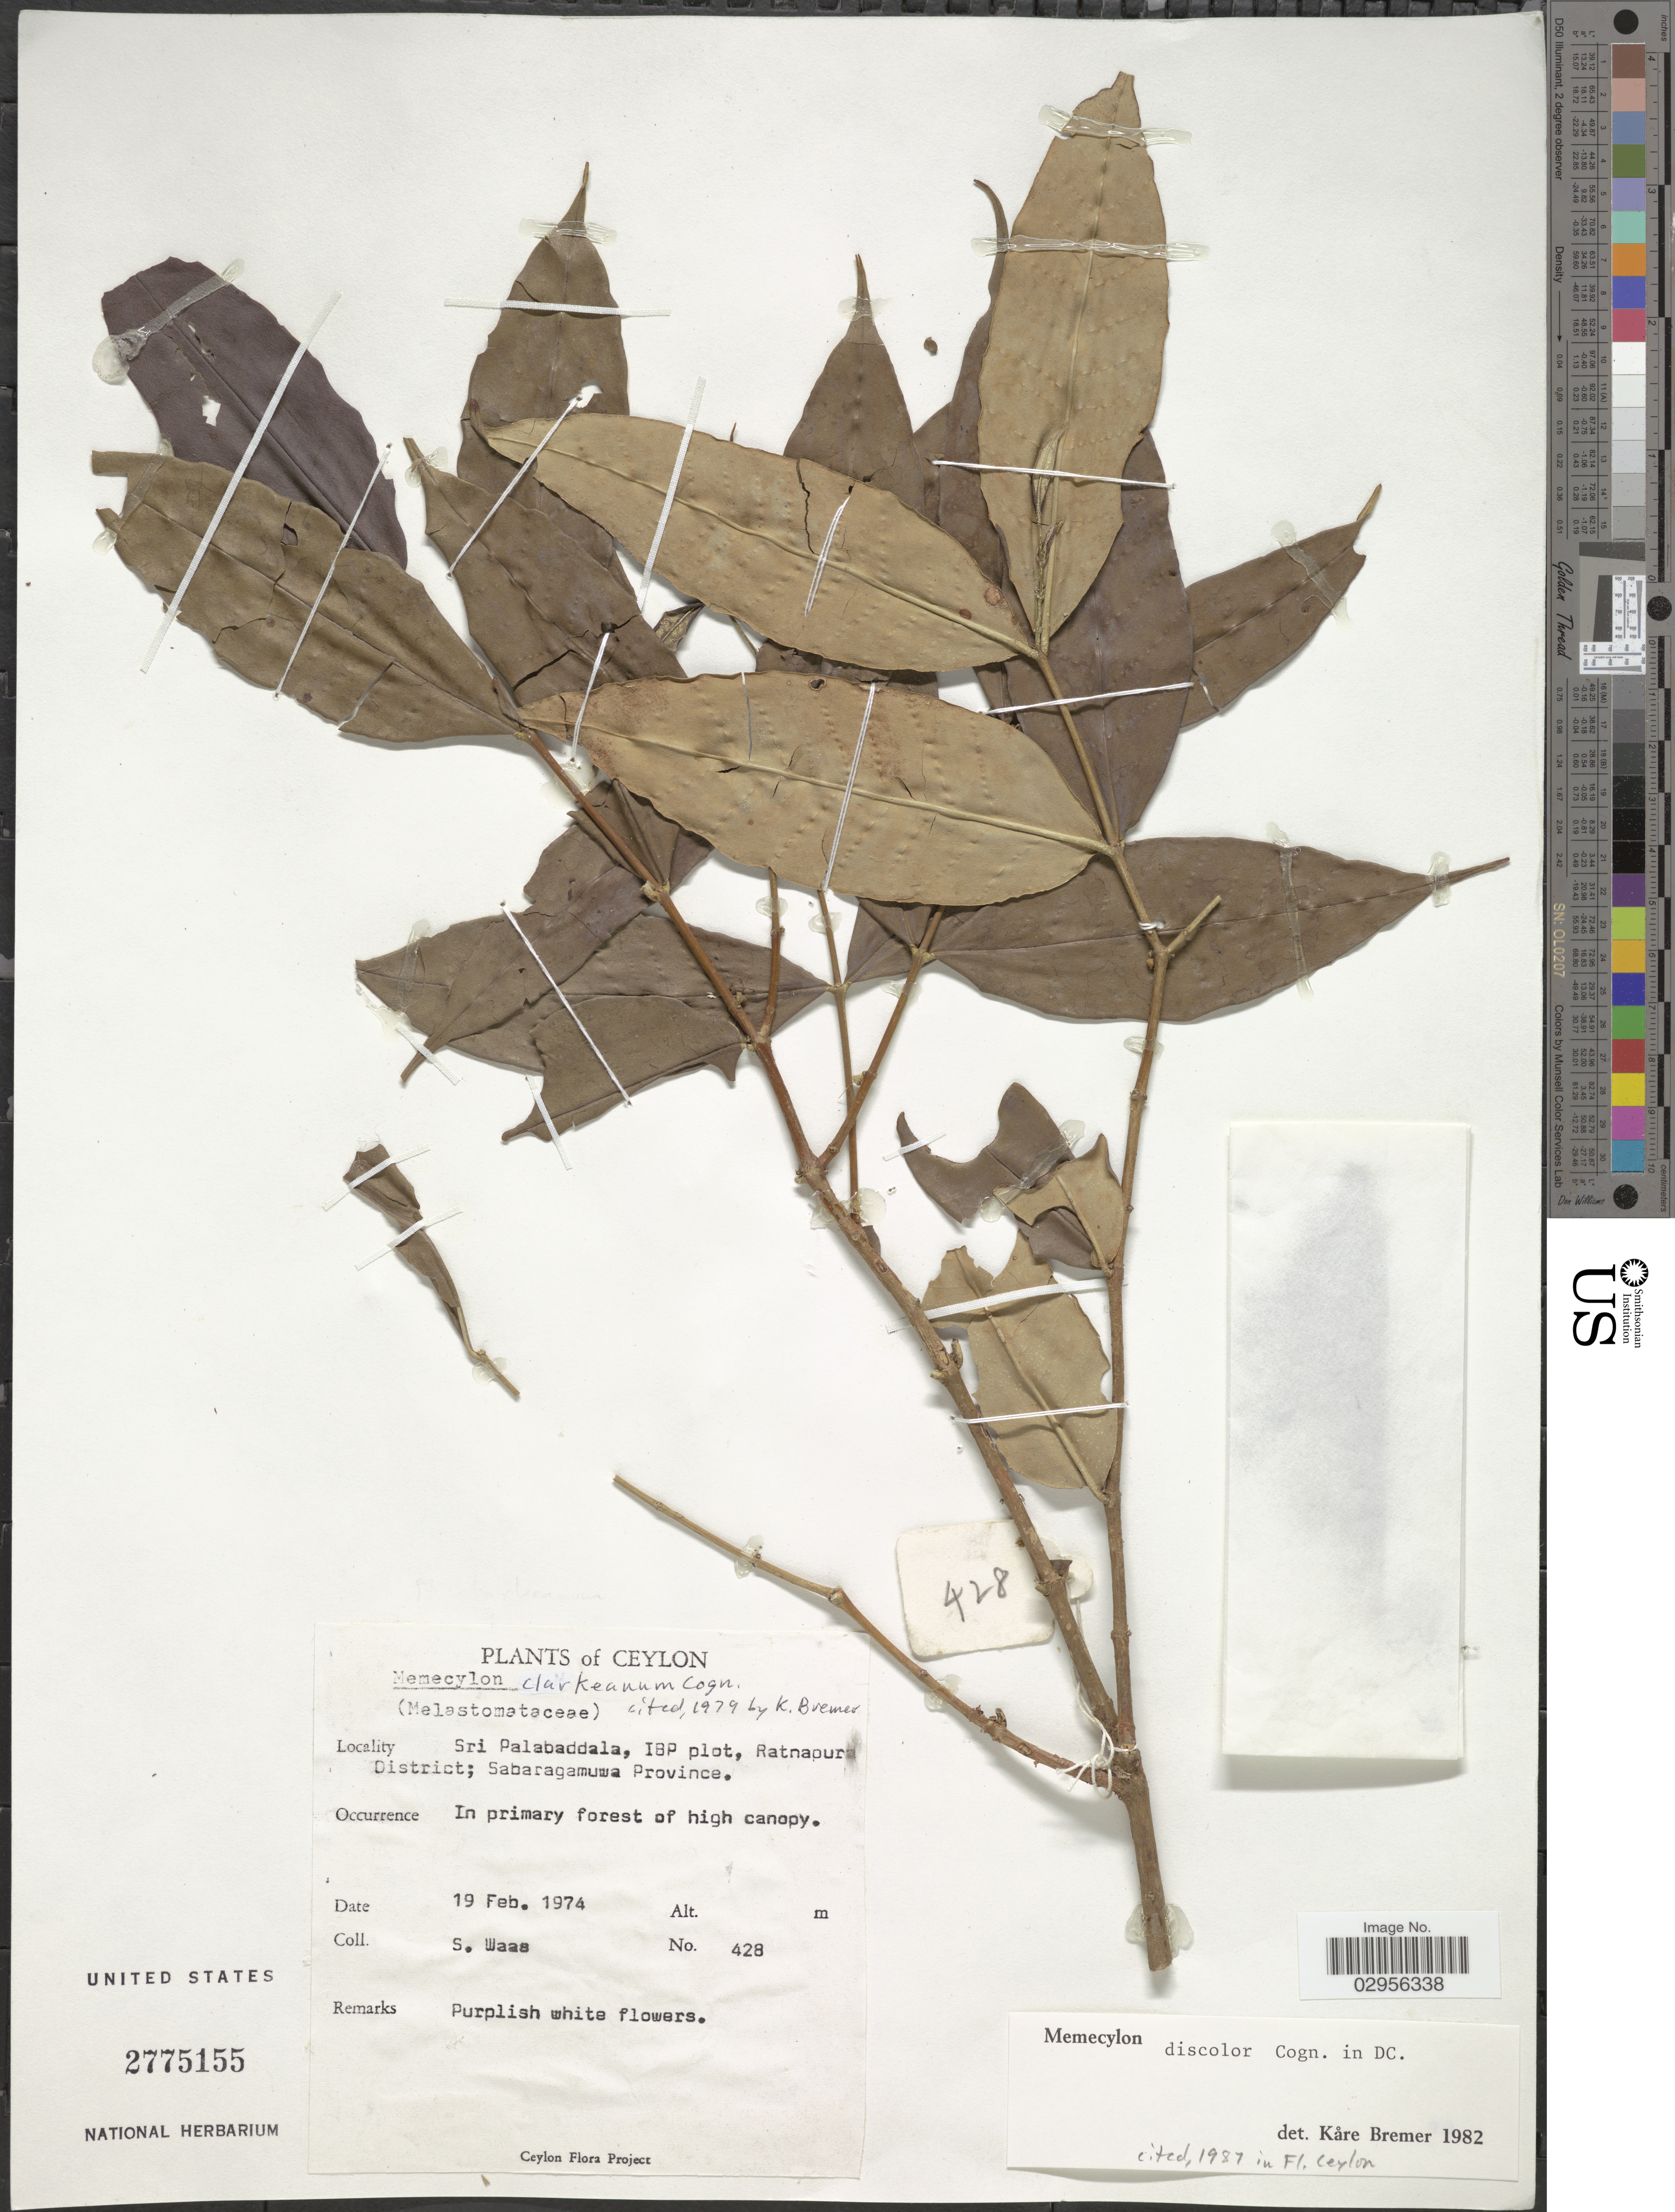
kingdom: Plantae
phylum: Tracheophyta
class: Magnoliopsida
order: Myrtales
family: Melastomataceae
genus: Memecylon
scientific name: Memecylon discolor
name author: Cogn.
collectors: S. Waas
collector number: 428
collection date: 1974-02-19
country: Sri Lanka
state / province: Sabaragamuwa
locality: Ceylon. Sri Palabaddala, IBP plot, Ratnapura District.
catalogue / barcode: US 2775155